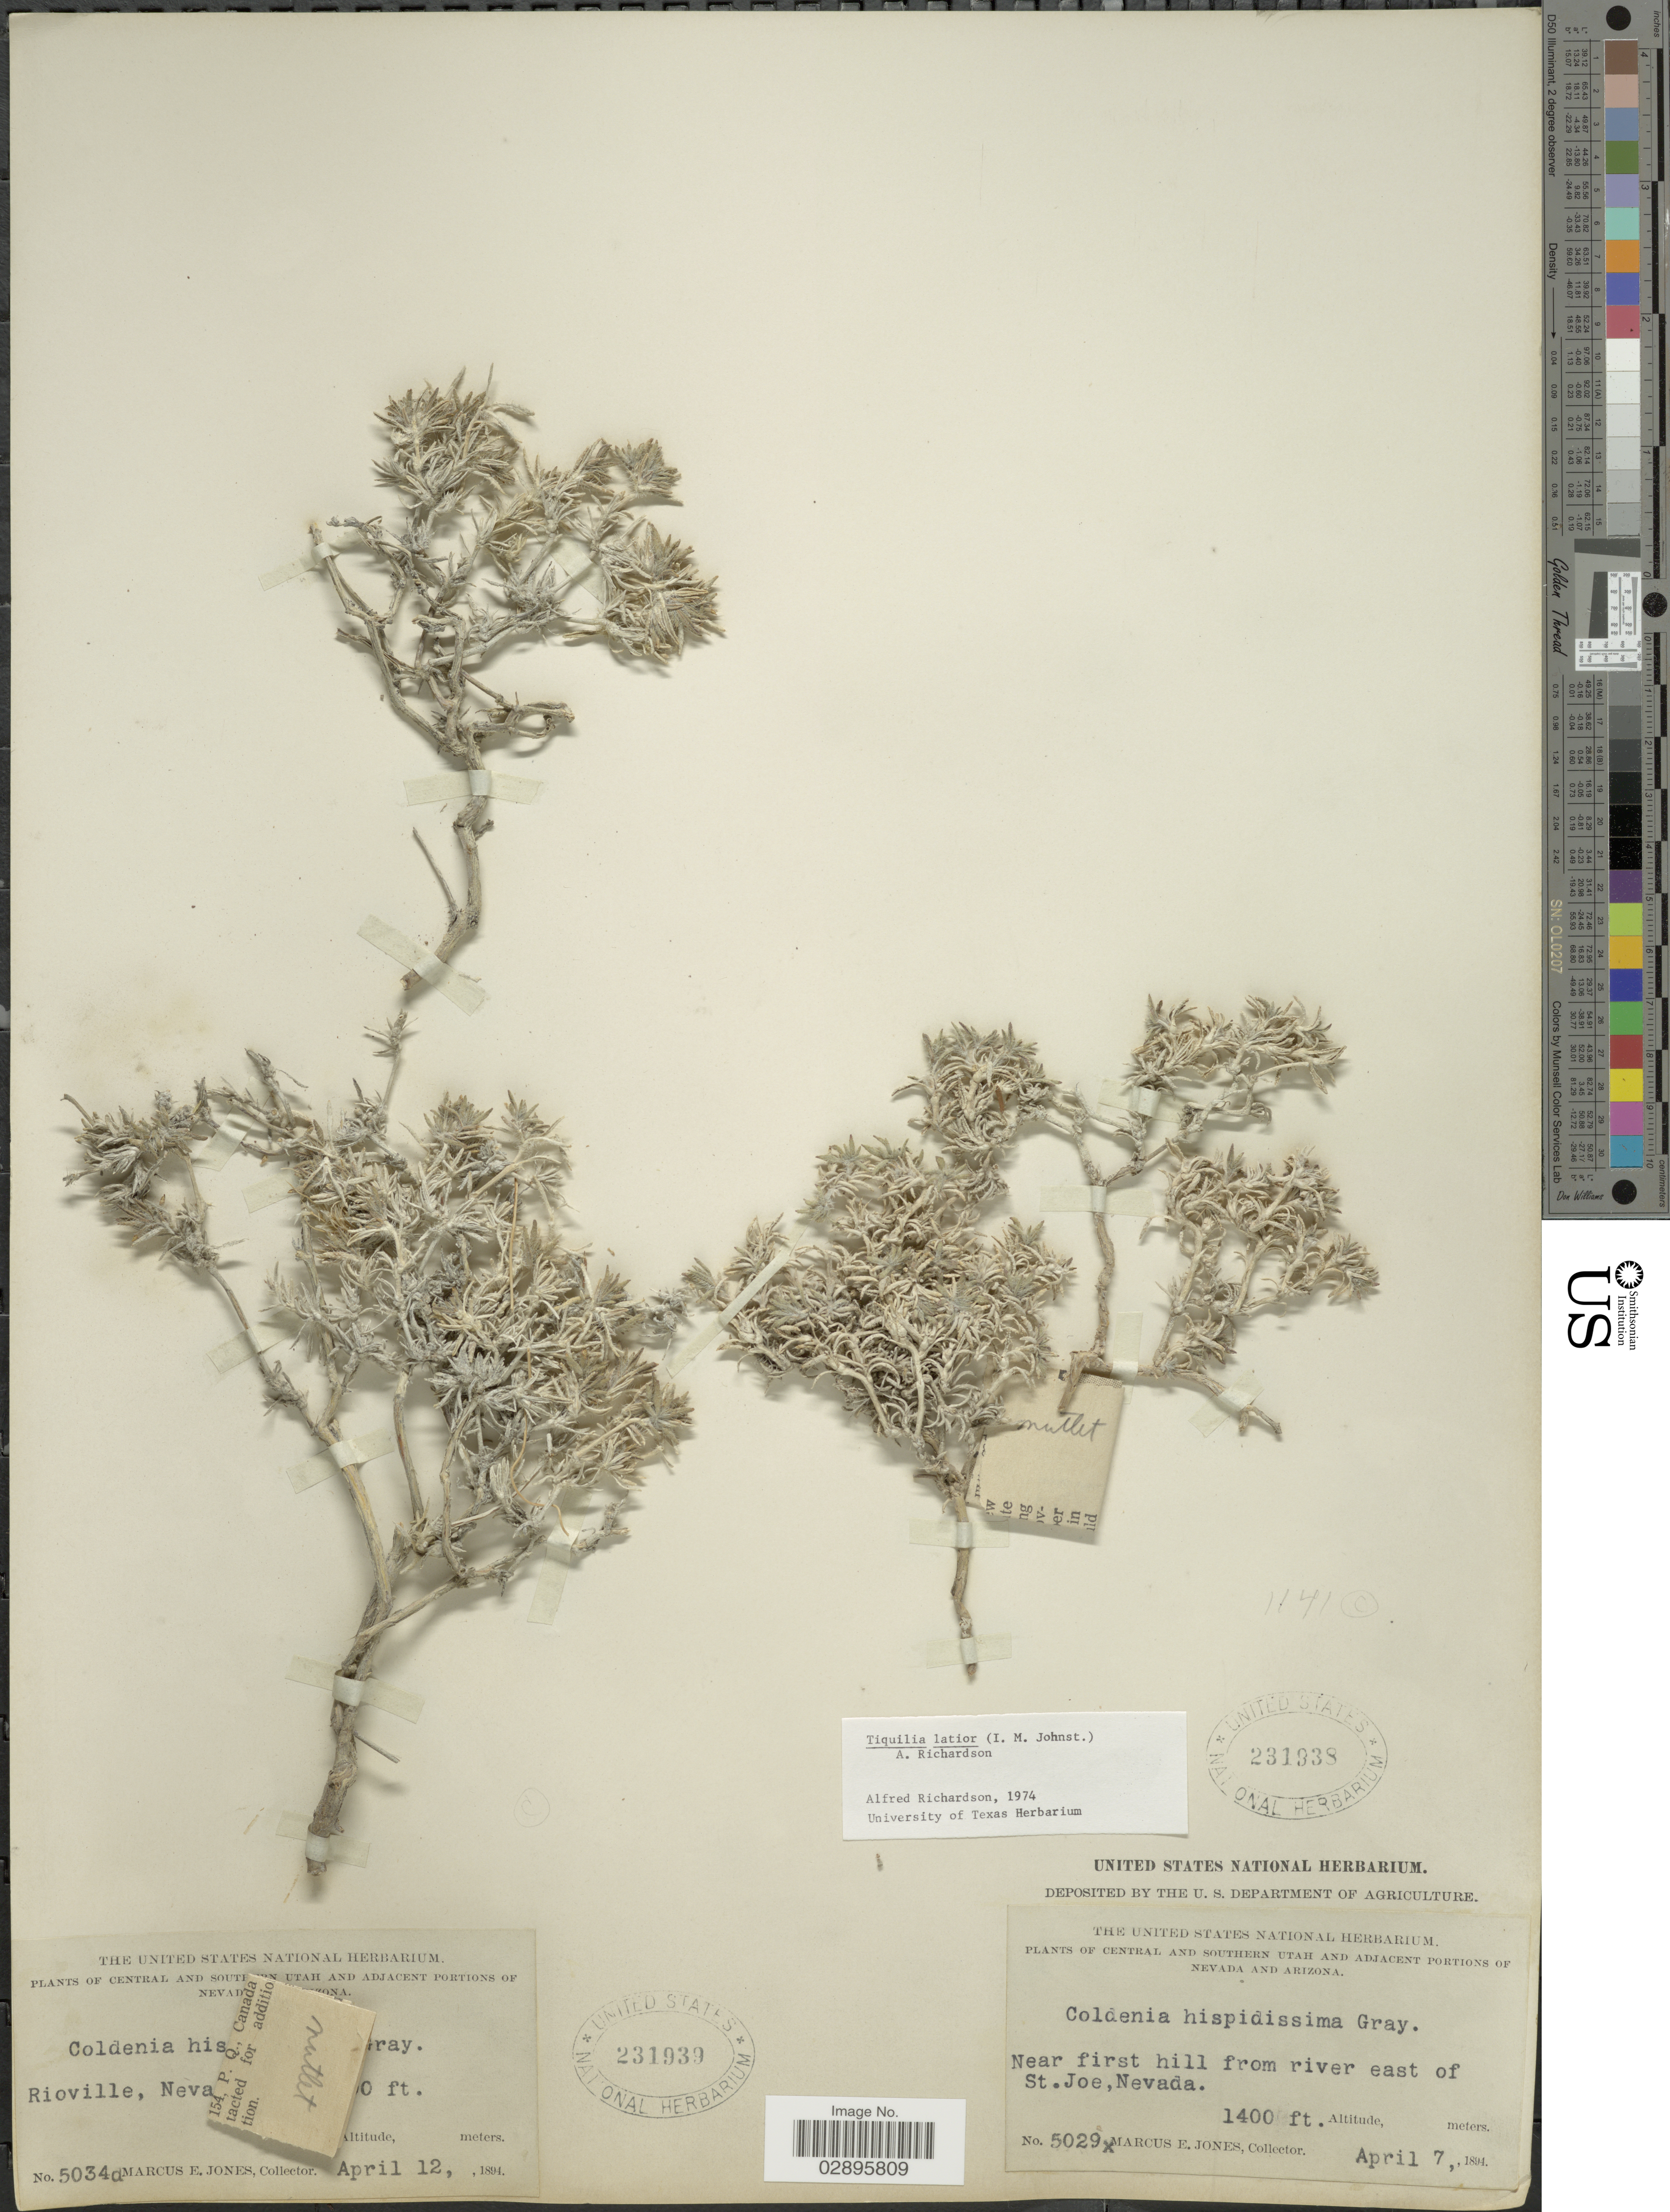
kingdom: Plantae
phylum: Tracheophyta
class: Magnoliopsida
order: Boraginales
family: Ehretiaceae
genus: Tiquilia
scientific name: Tiquilia latior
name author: (I.M. Johnst.) A.T. Richardson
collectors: M. E. Jones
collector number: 5029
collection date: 1894-04-07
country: United States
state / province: Nevada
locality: Adjacent portions of Nevada. Near first hill from river east of St. Joe.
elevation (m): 427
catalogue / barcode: US 231938